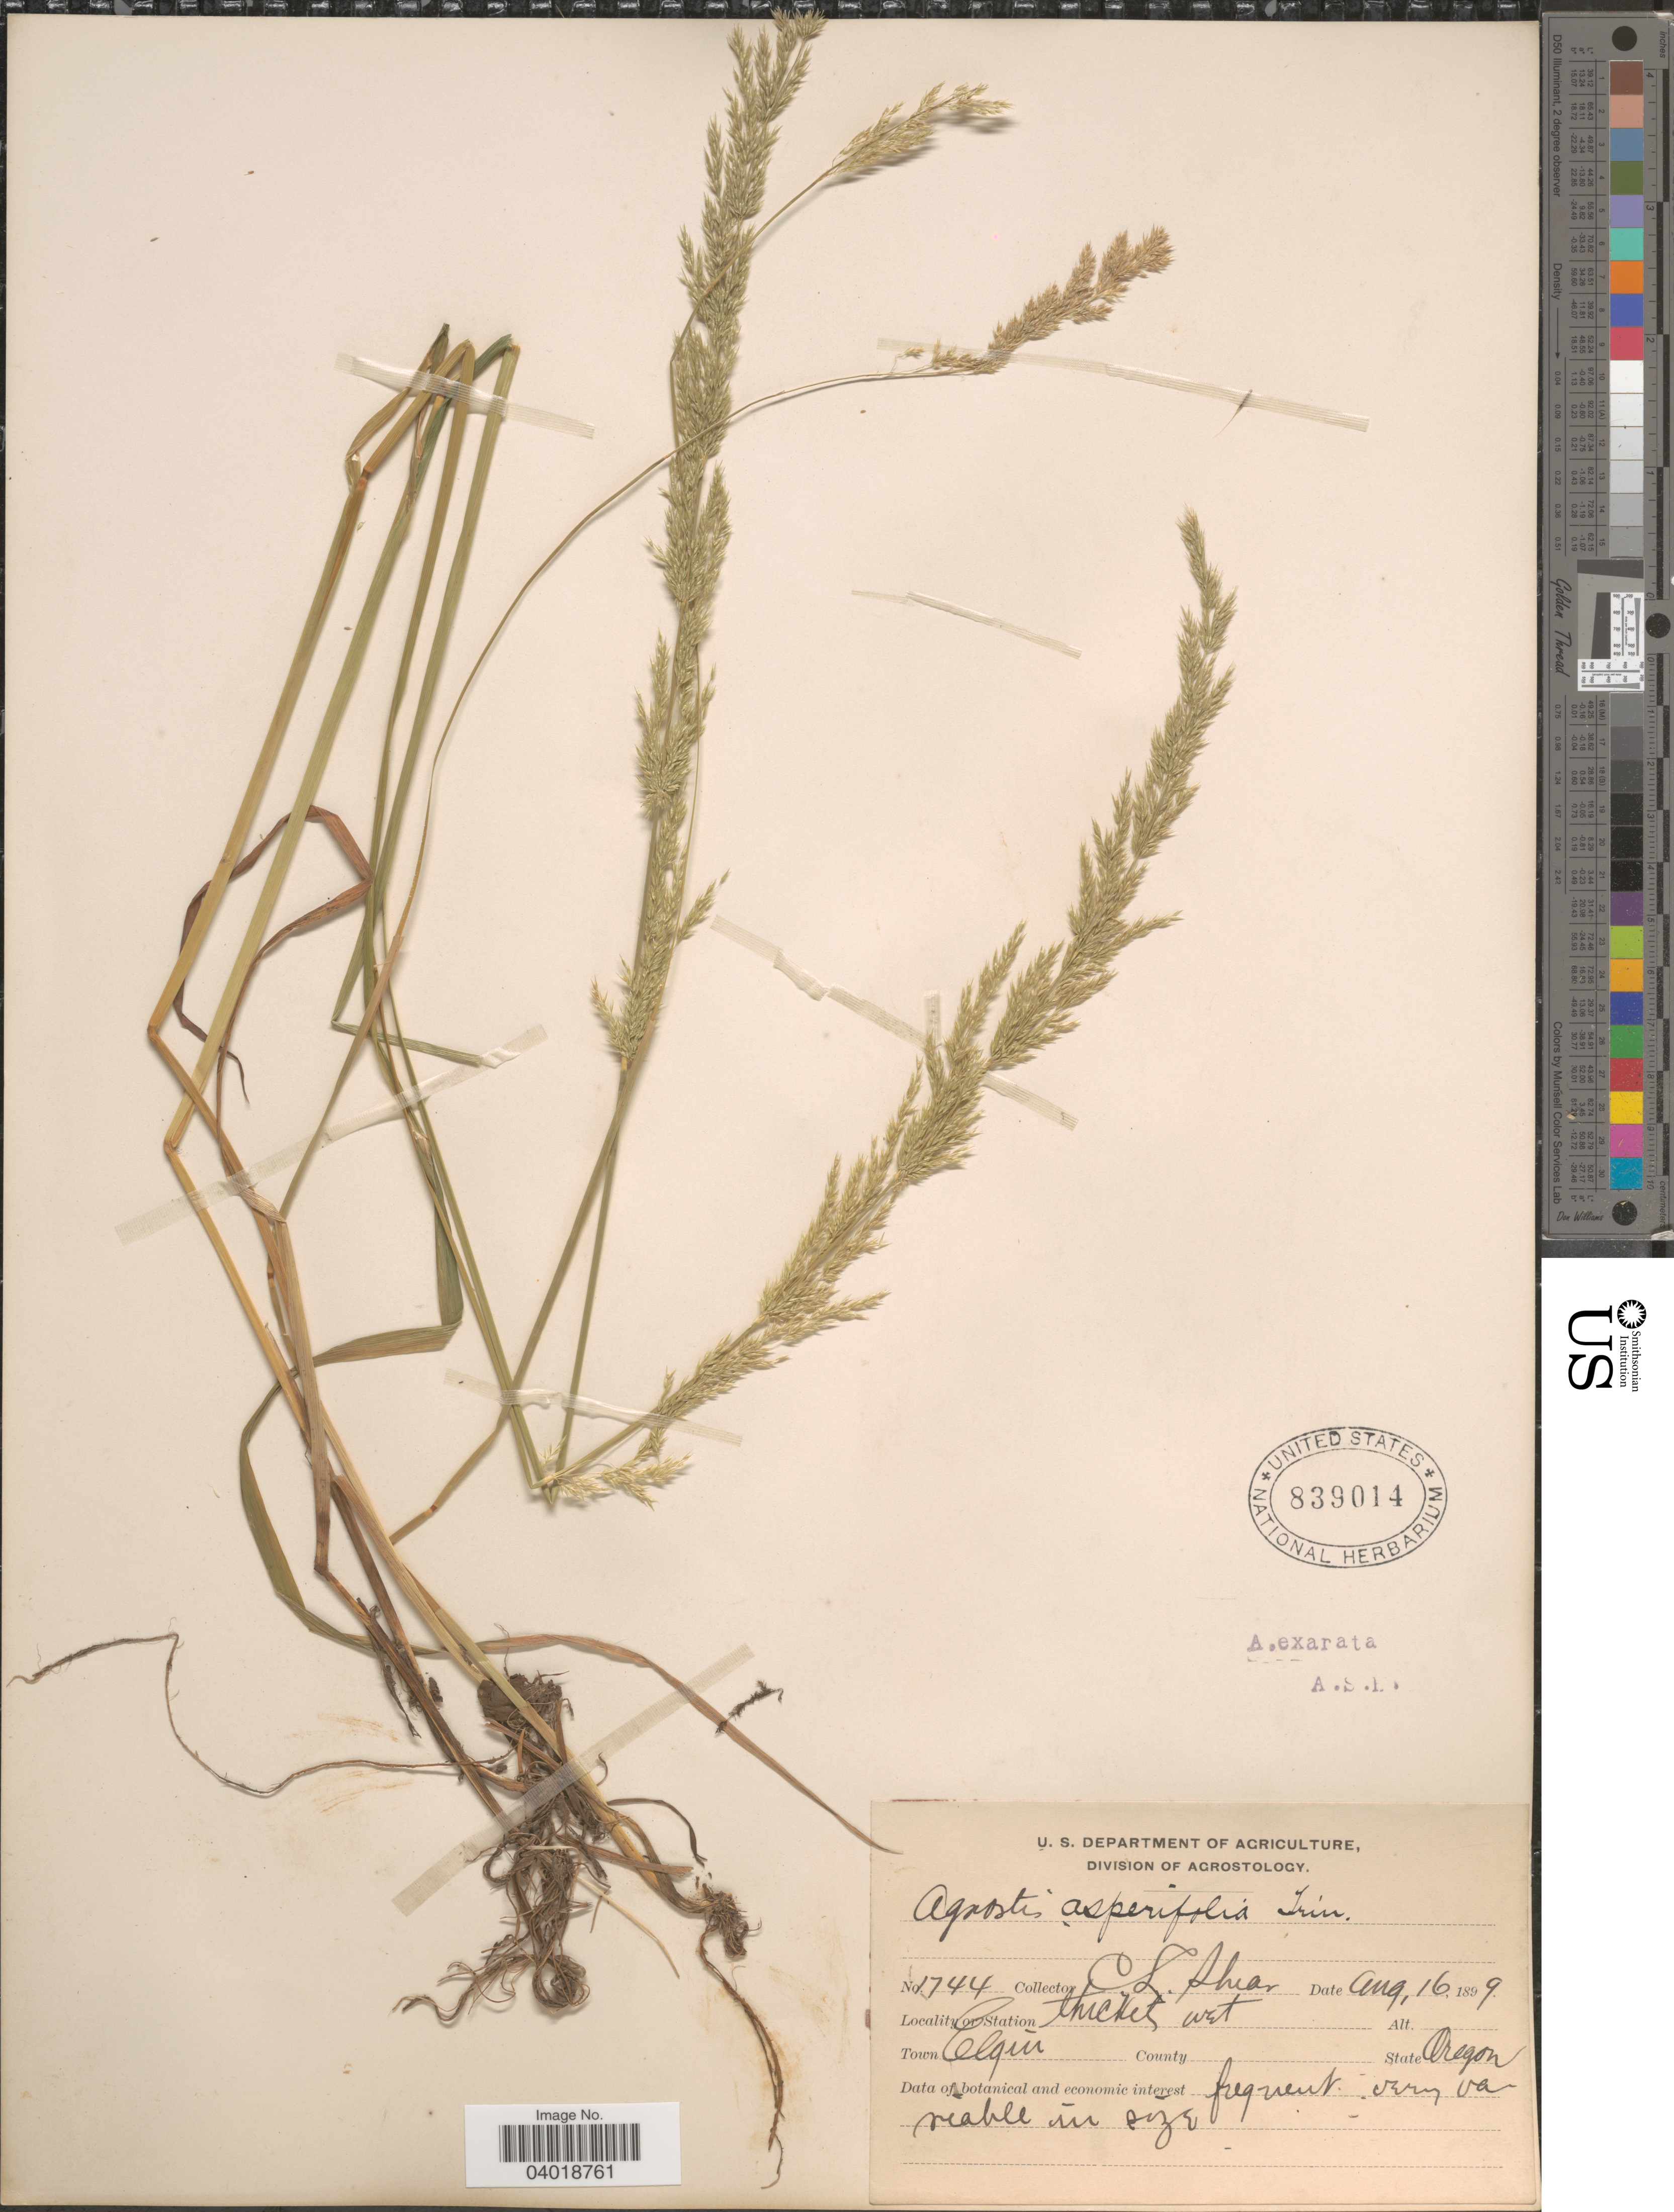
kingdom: Plantae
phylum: Tracheophyta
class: Liliopsida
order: Poales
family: Poaceae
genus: Agrostis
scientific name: Agrostis exarata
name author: Trin.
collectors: C. L. Shear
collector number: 1744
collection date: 1899-08-16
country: United States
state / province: Oregon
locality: Town Elgin.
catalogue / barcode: US 839014